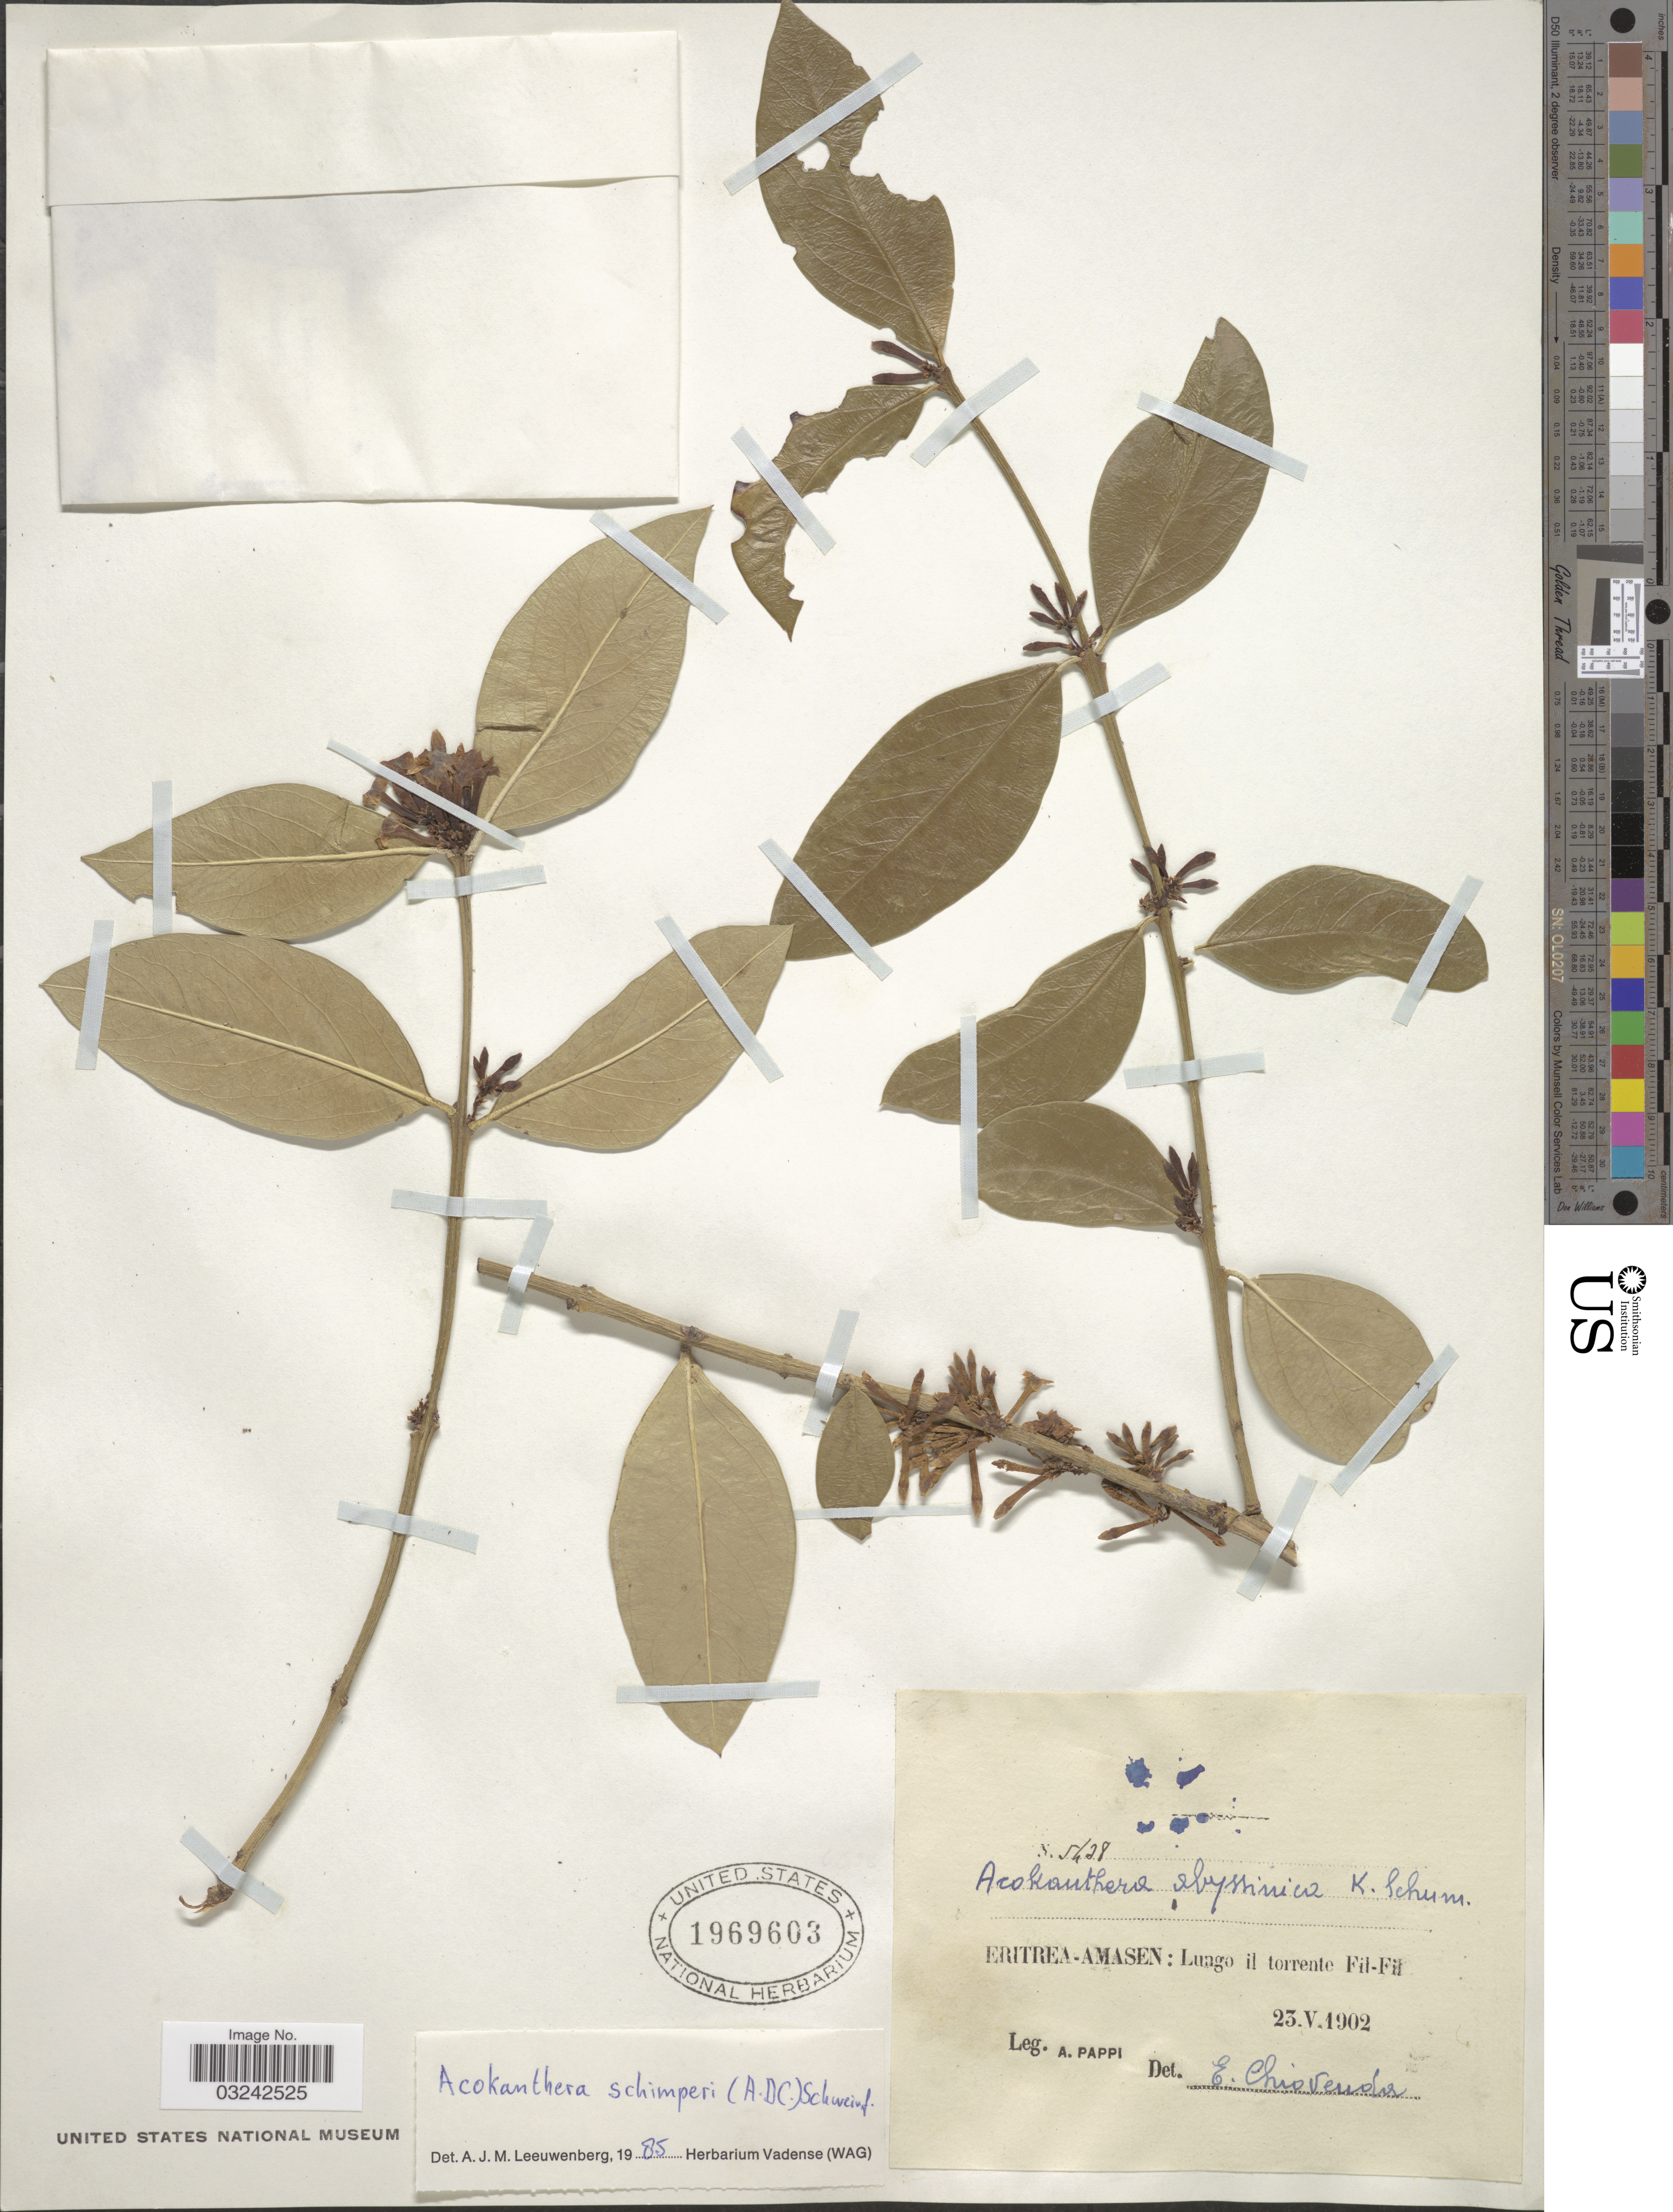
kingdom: Plantae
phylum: Tracheophyta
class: Magnoliopsida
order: Gentianales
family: Apocynaceae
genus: Acokanthera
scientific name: Acokanthera schimperi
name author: (DC.) Schweinf.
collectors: A. Pappi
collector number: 5428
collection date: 1902-05-23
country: Eritrea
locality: Amasen: Lungo il torrente Fil-Fil.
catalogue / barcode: US 1969603